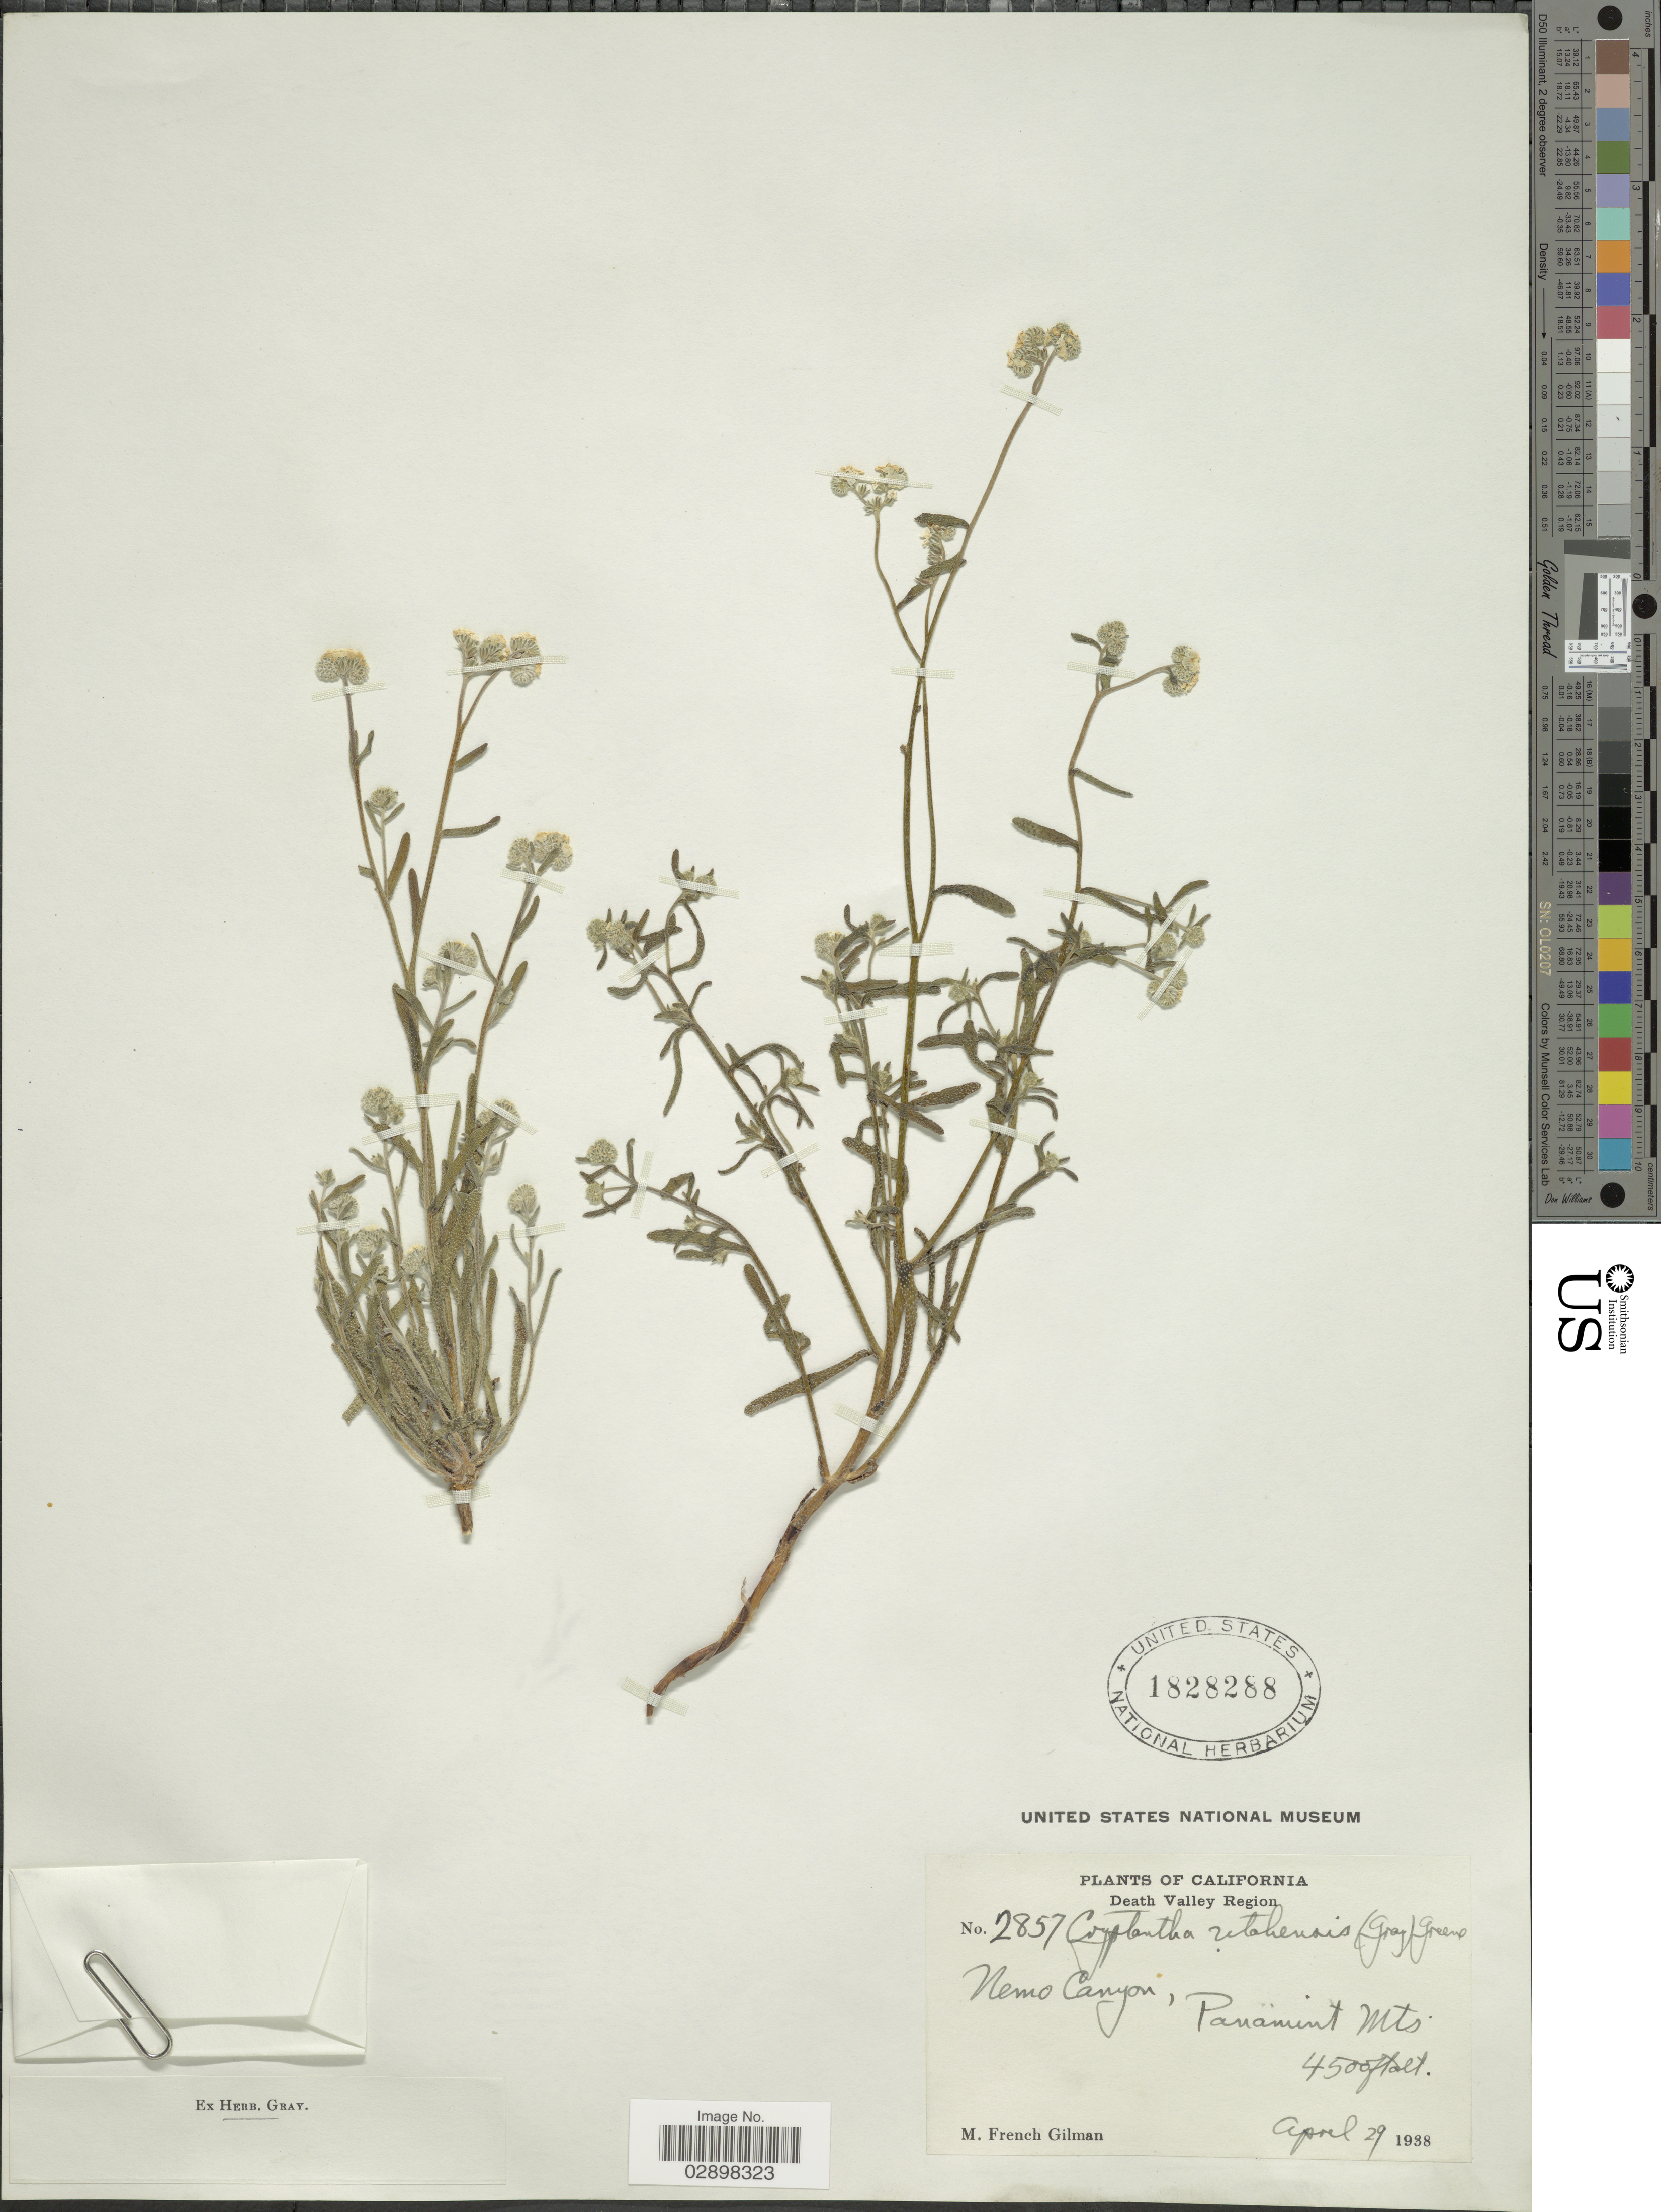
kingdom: Plantae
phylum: Tracheophyta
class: Magnoliopsida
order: Boraginales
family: Boraginaceae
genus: Cryptantha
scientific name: Cryptantha utahensis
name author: (A. Gray) Greene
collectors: M. F. Gilman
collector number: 2857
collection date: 1938-04-29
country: United States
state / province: California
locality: Death Valley Region, Nemo Canyon, Panamint Mts.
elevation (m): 1372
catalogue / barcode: US 1828288